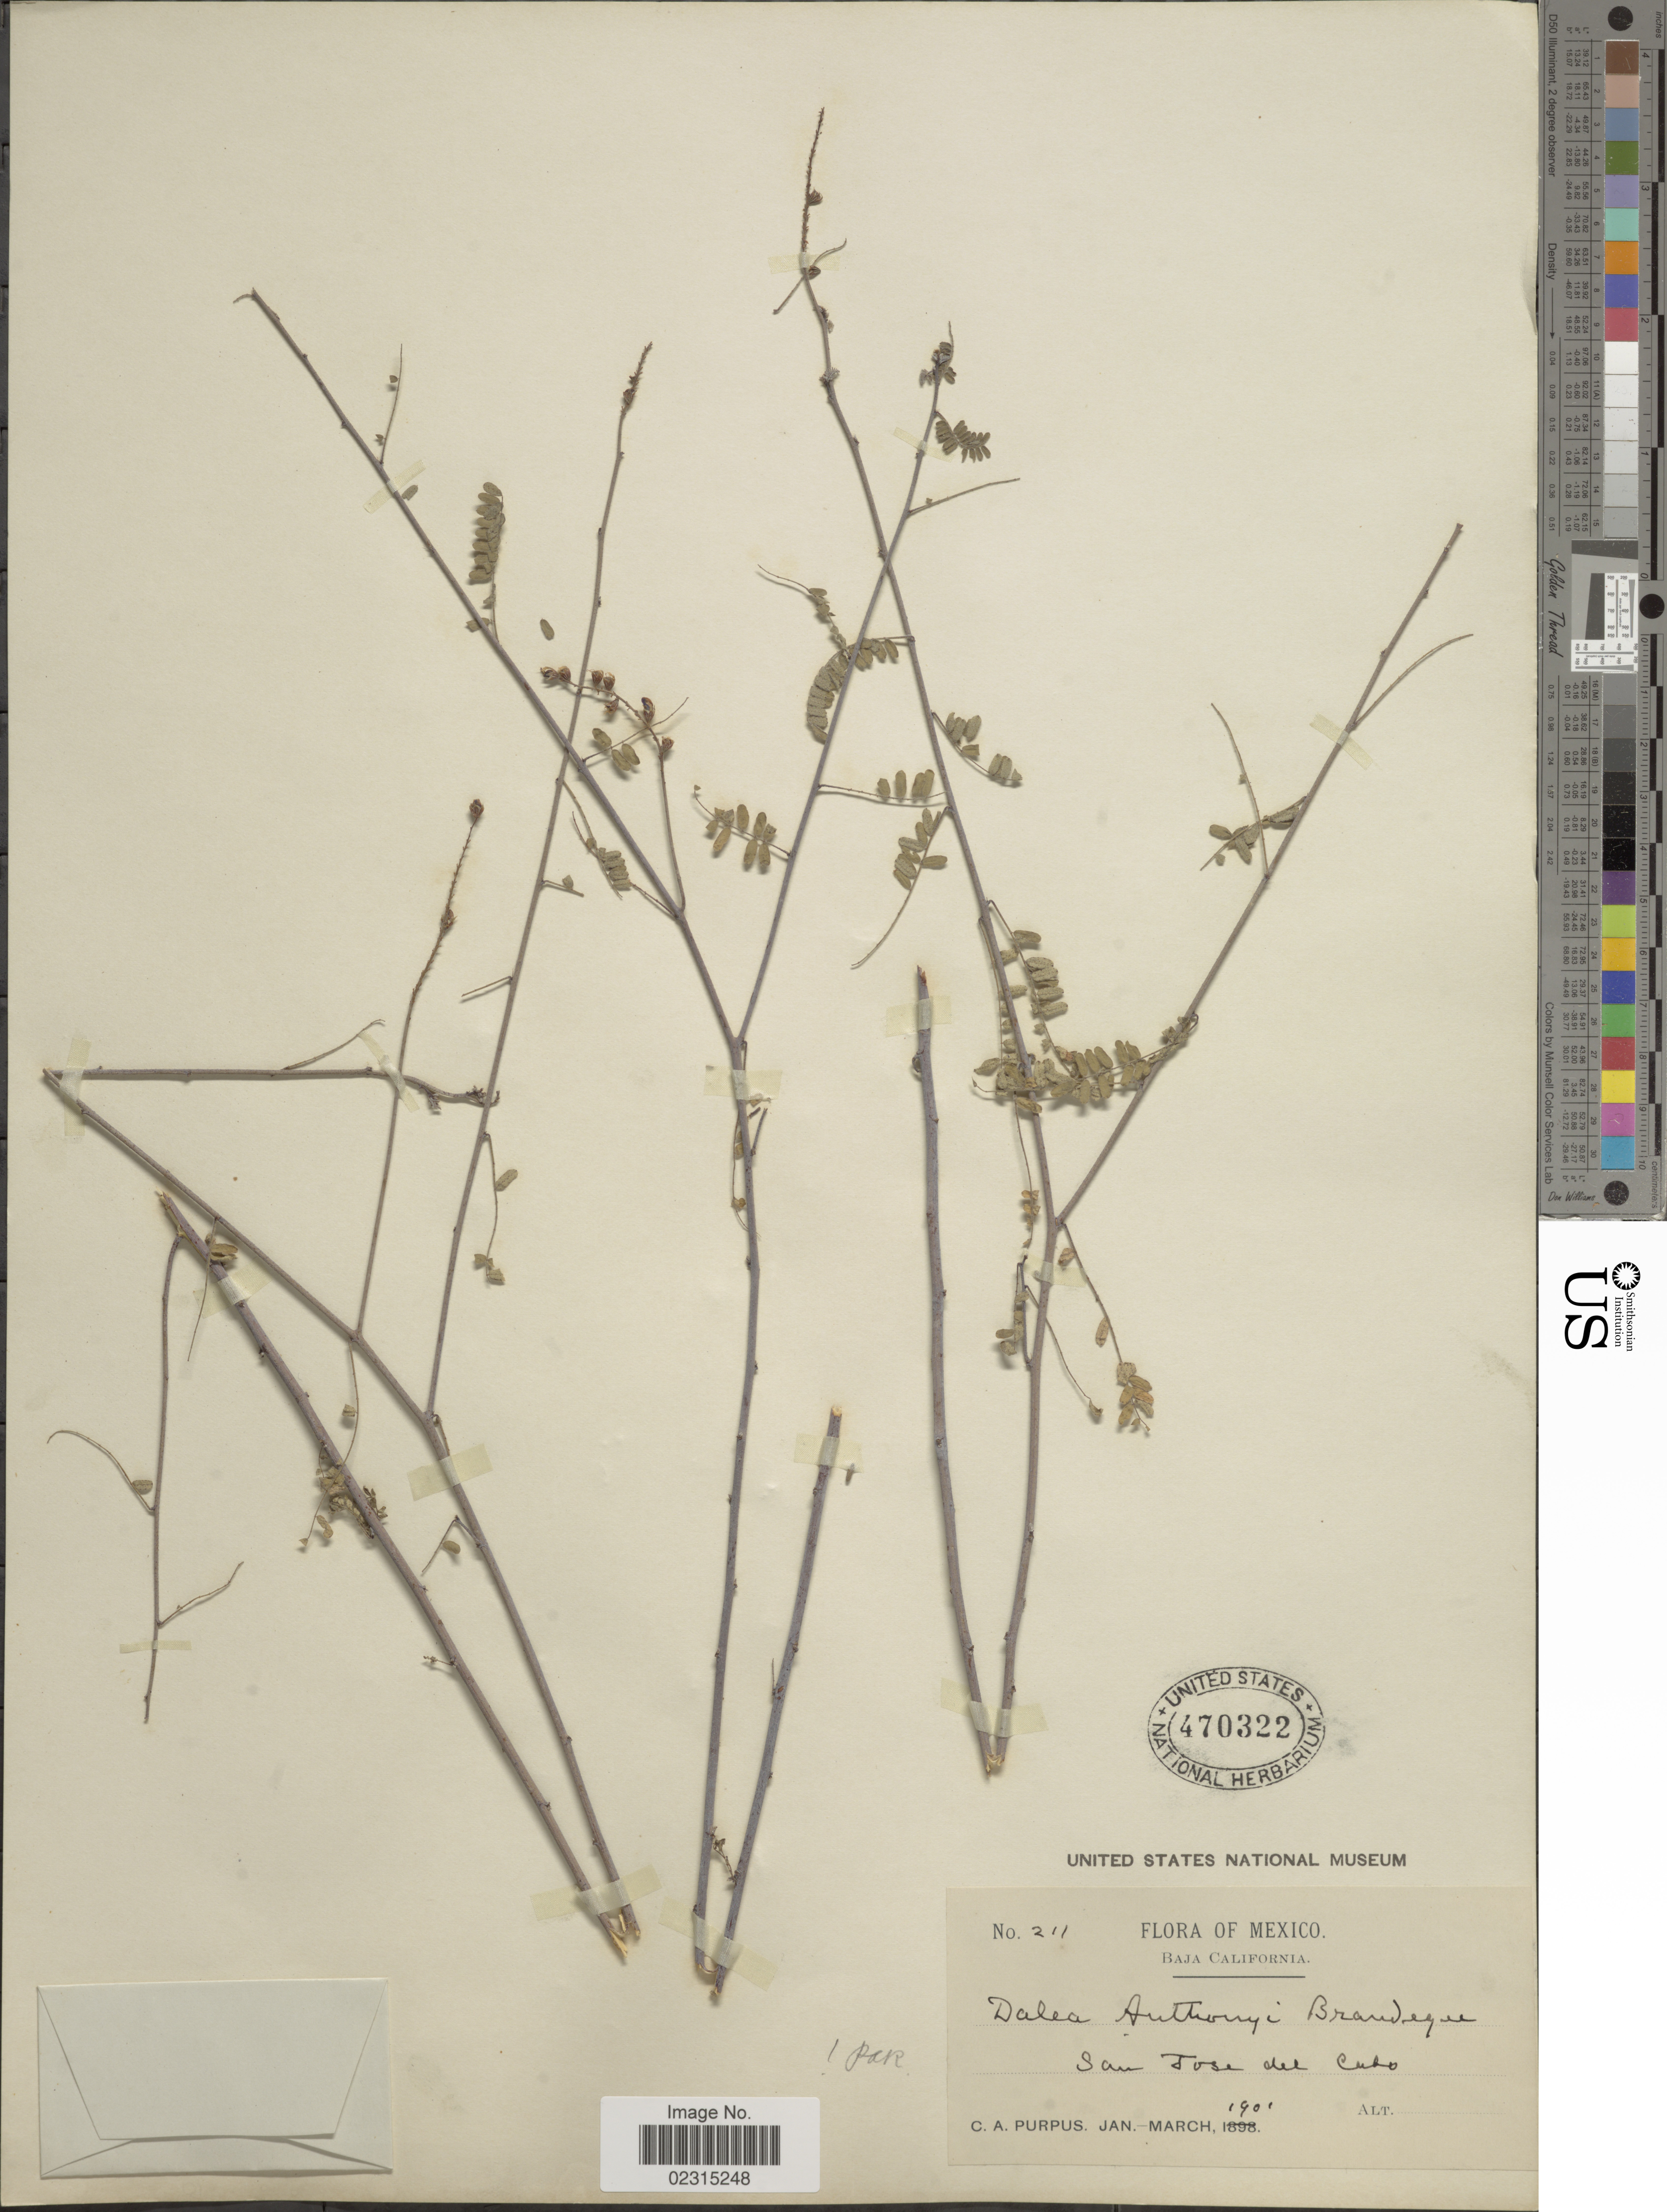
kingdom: Plantae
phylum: Tracheophyta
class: Magnoliopsida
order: Fabales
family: Fabaceae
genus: Marina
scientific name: Marina divaricata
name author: (Benth.) Barneby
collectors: C. A. Purpus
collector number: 211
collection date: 1901-01/1901-03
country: Mexico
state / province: Baja California Sur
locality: San Jose del Cabo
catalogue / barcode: US 470322